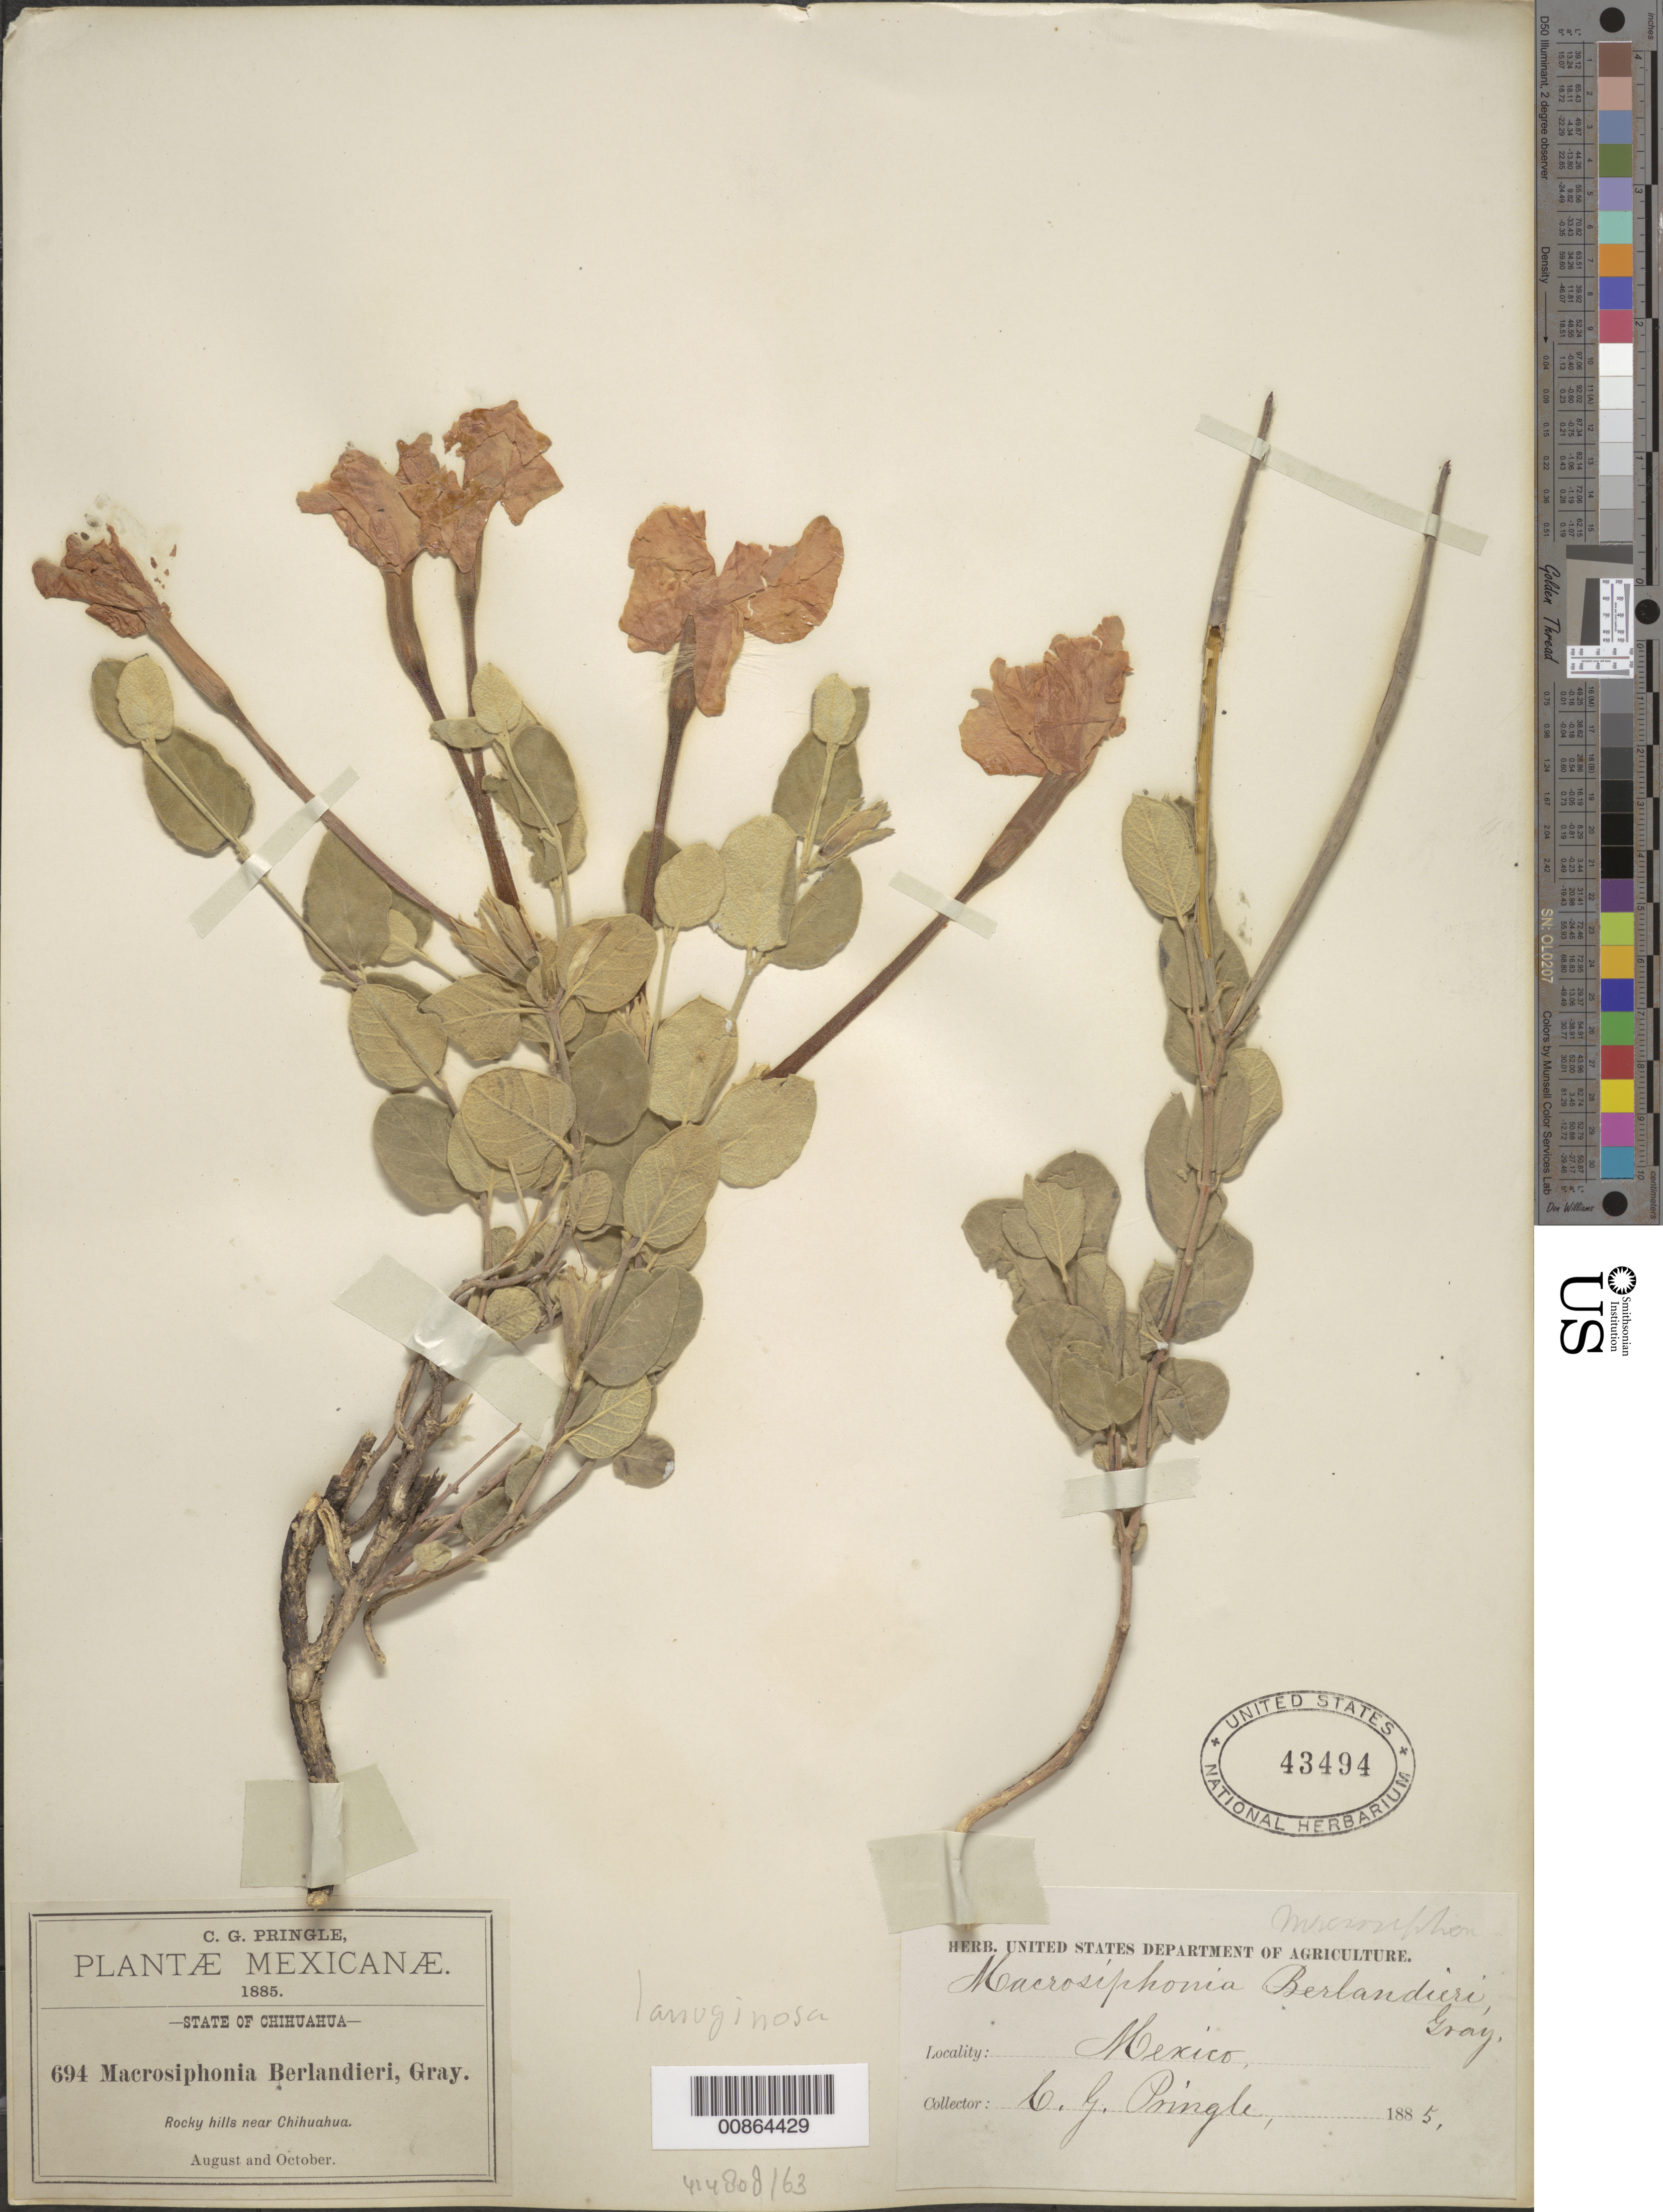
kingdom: Plantae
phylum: Tracheophyta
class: Magnoliopsida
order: Gentianales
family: Apocynaceae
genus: Macrosiphonia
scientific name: Macrosiphonia lanuginosa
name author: (M. Martens & Galeotti) Hemsl.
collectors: C. G. Pringle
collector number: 694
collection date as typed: Aug 1885 to -- Oct 1885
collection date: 1885-08/1885-10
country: Mexico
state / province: Chihuahua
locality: Near Chihuahua.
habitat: Rocky hills.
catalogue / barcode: US 43494